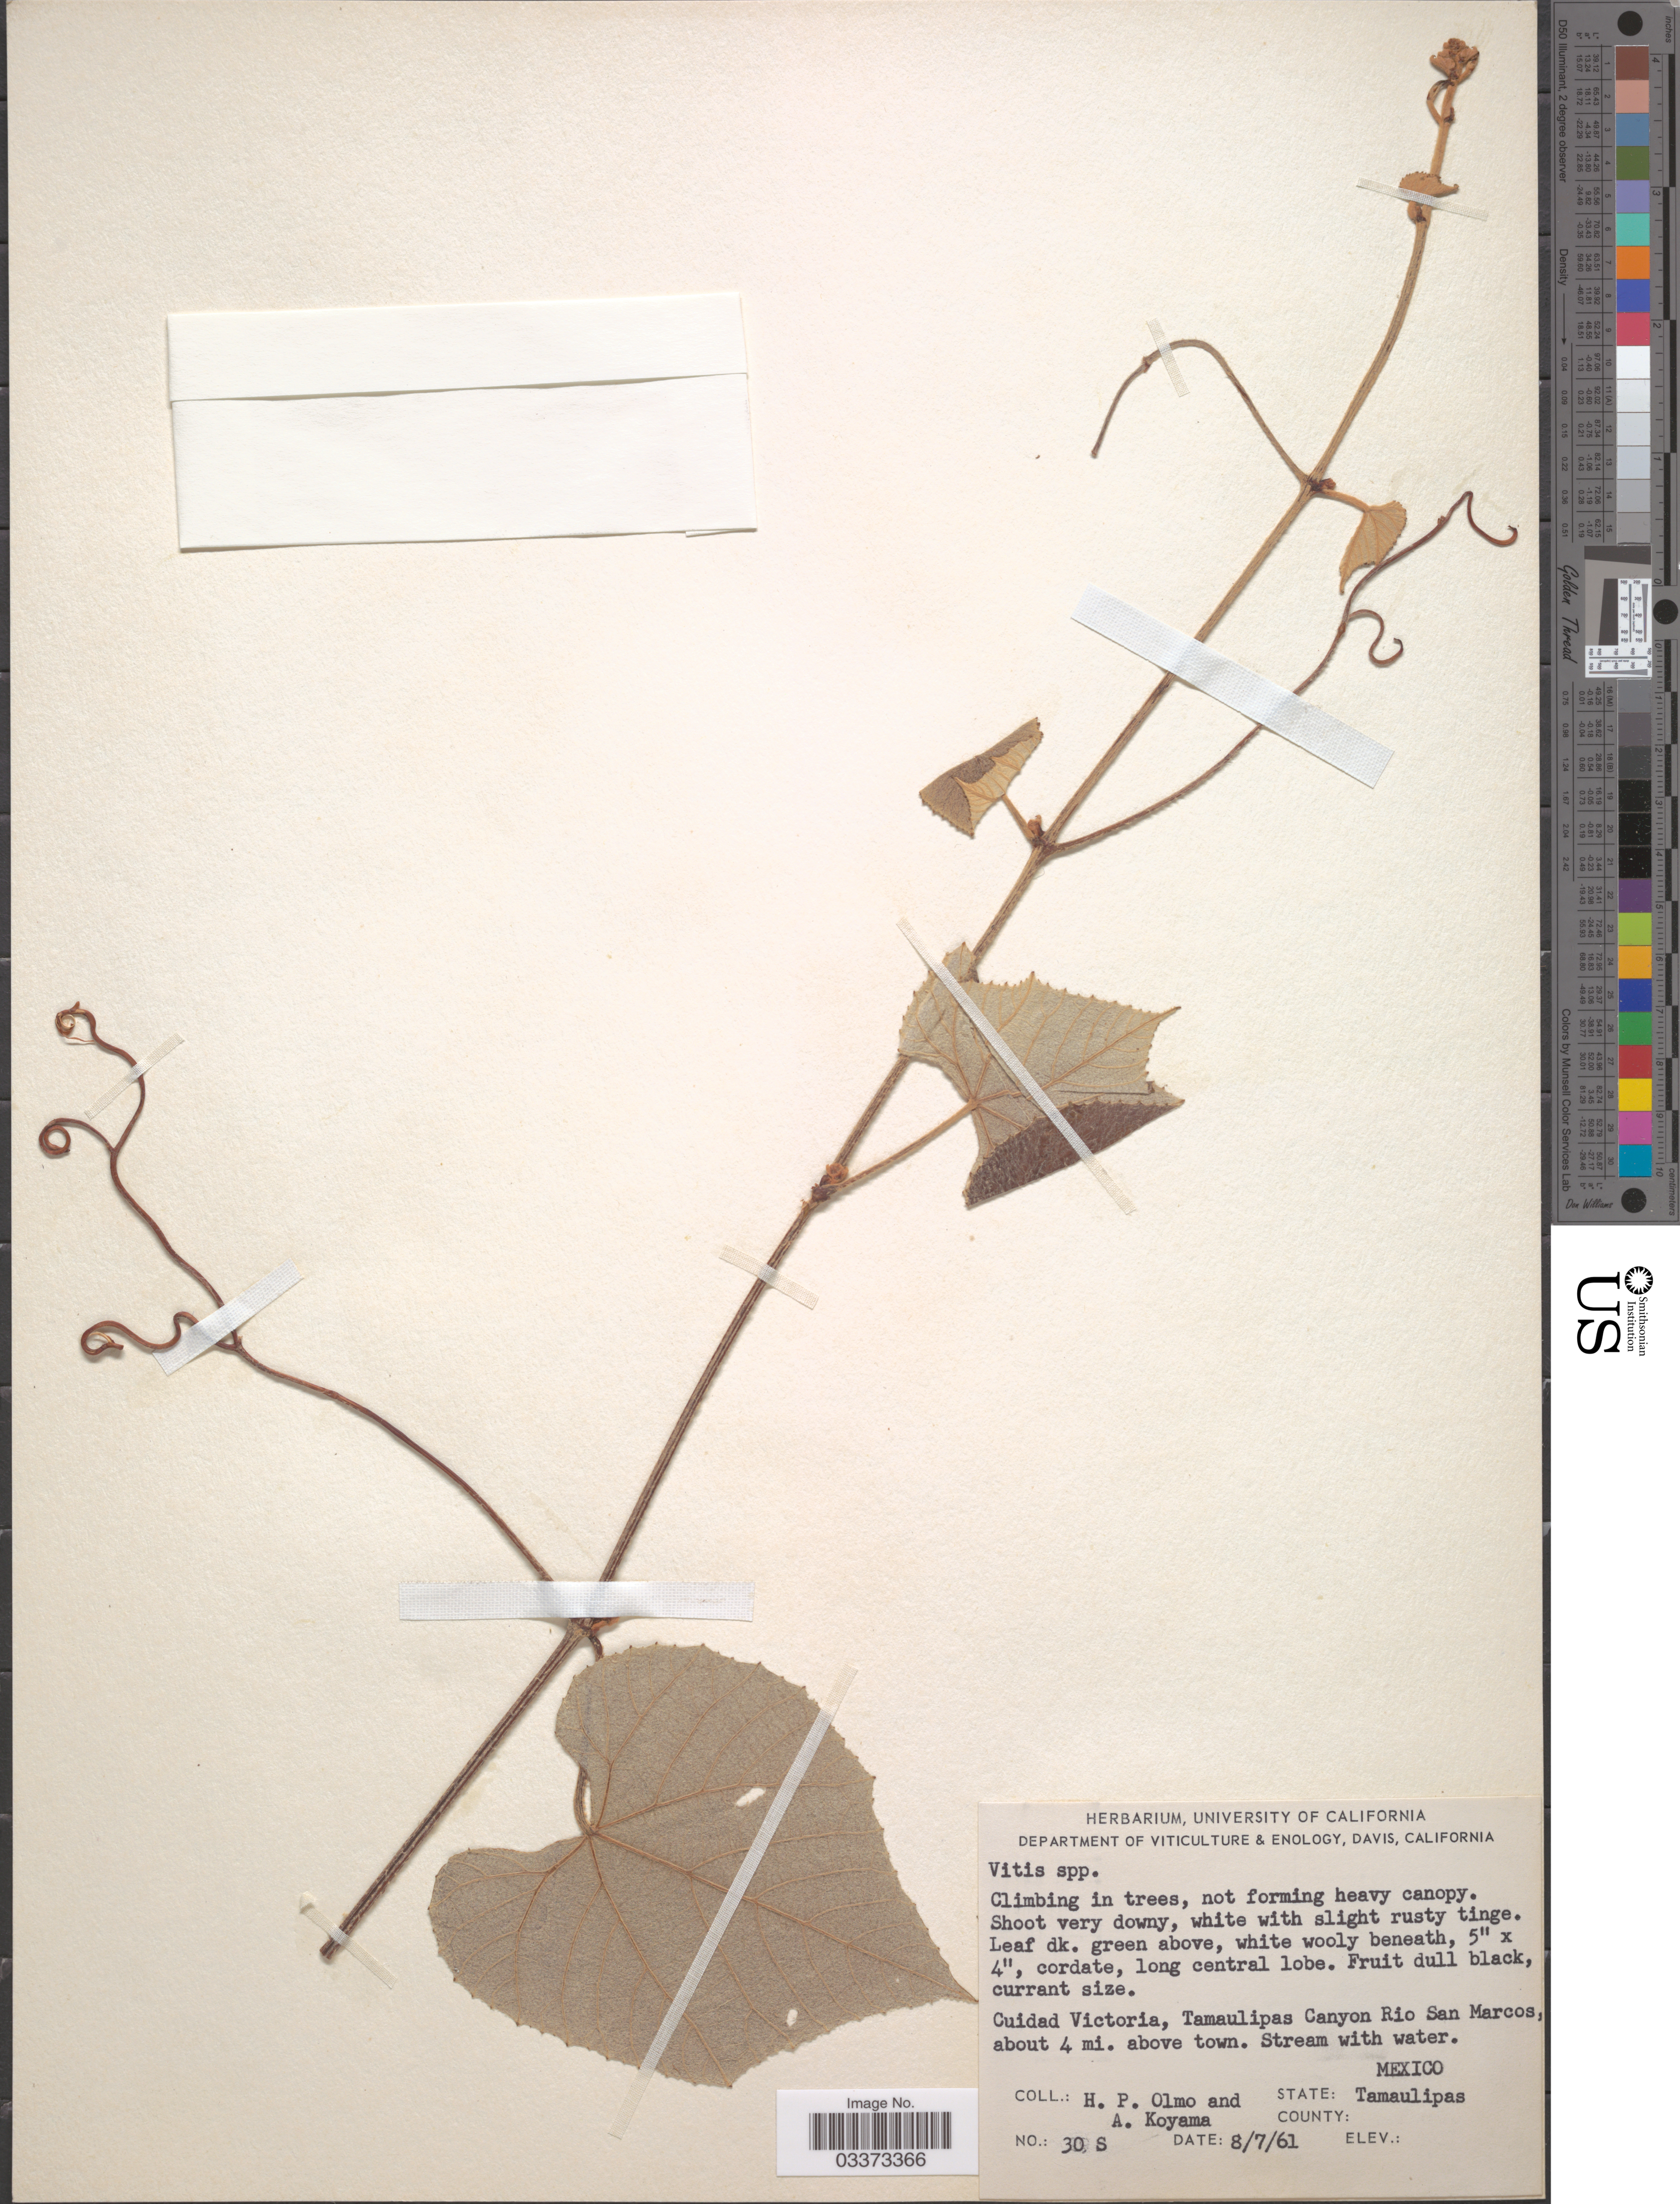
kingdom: Plantae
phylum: Tracheophyta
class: Magnoliopsida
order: Vitales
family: Vitaceae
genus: Vitis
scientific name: Vitis cinerea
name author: (Engelm.) Millardet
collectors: H. Olmo & A. Koyama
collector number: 30 S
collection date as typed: Transcribed d/m/y: 8/7/61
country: Mexico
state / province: Tamaulipas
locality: Ciudad Victoria, Tamaulipas Canyon Rio San Marcos, about 4 mi. above town.